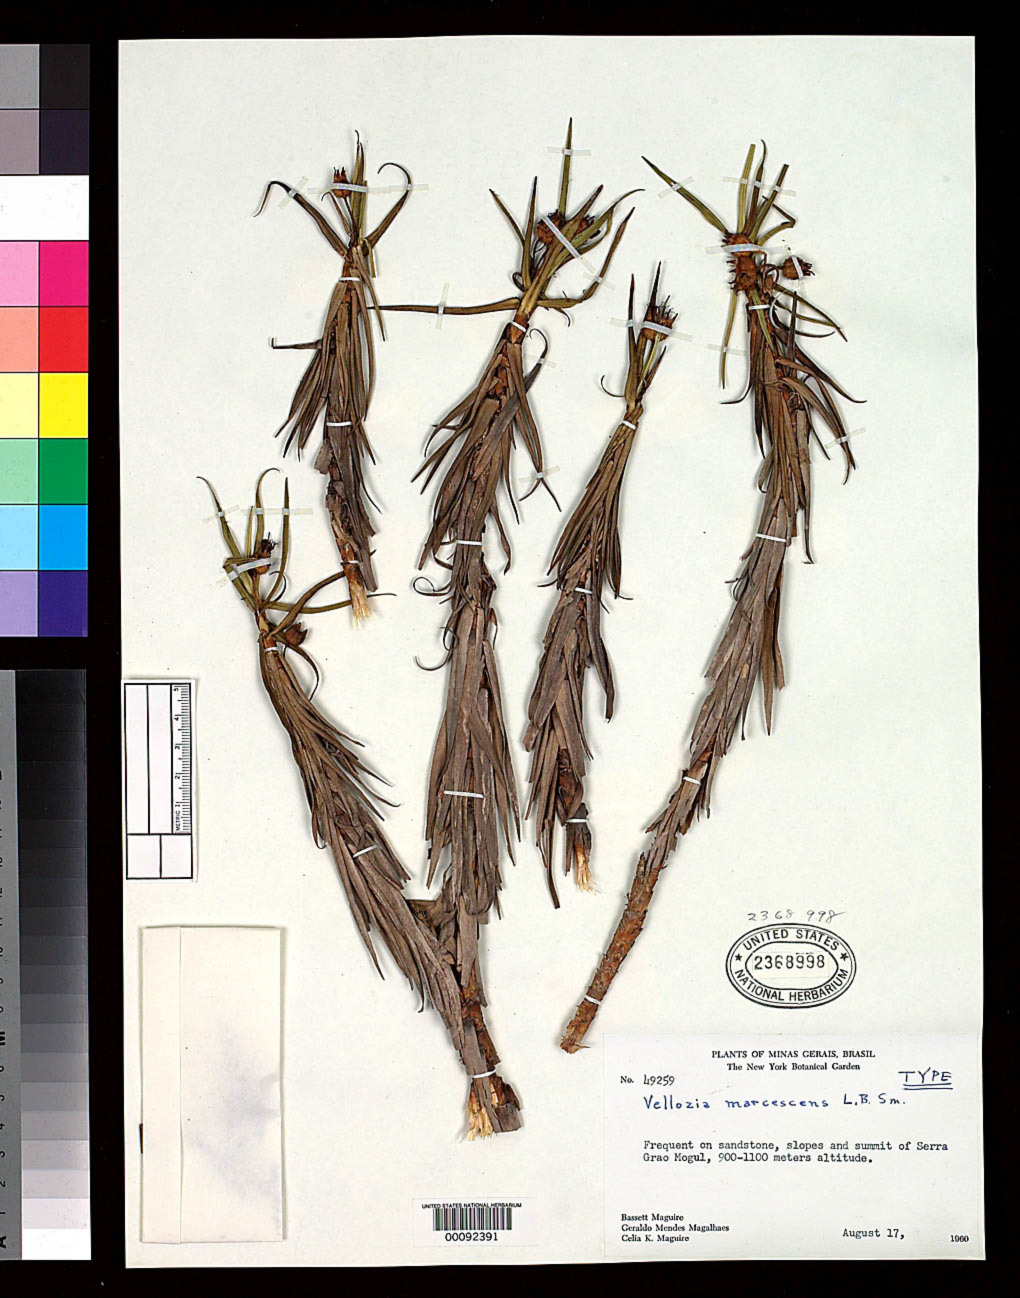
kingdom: Plantae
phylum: Tracheophyta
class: Liliopsida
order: Pandanales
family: Velloziaceae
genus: Vellozia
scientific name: Vellozia marcescens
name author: L.B. Sm.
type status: Holotype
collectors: B. Maguire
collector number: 49259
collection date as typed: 17 Aug 1960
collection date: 1960-08-17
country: Brazil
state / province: Minas Gerais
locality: Serra Grao Mogul.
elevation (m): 900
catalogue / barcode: US 2368998